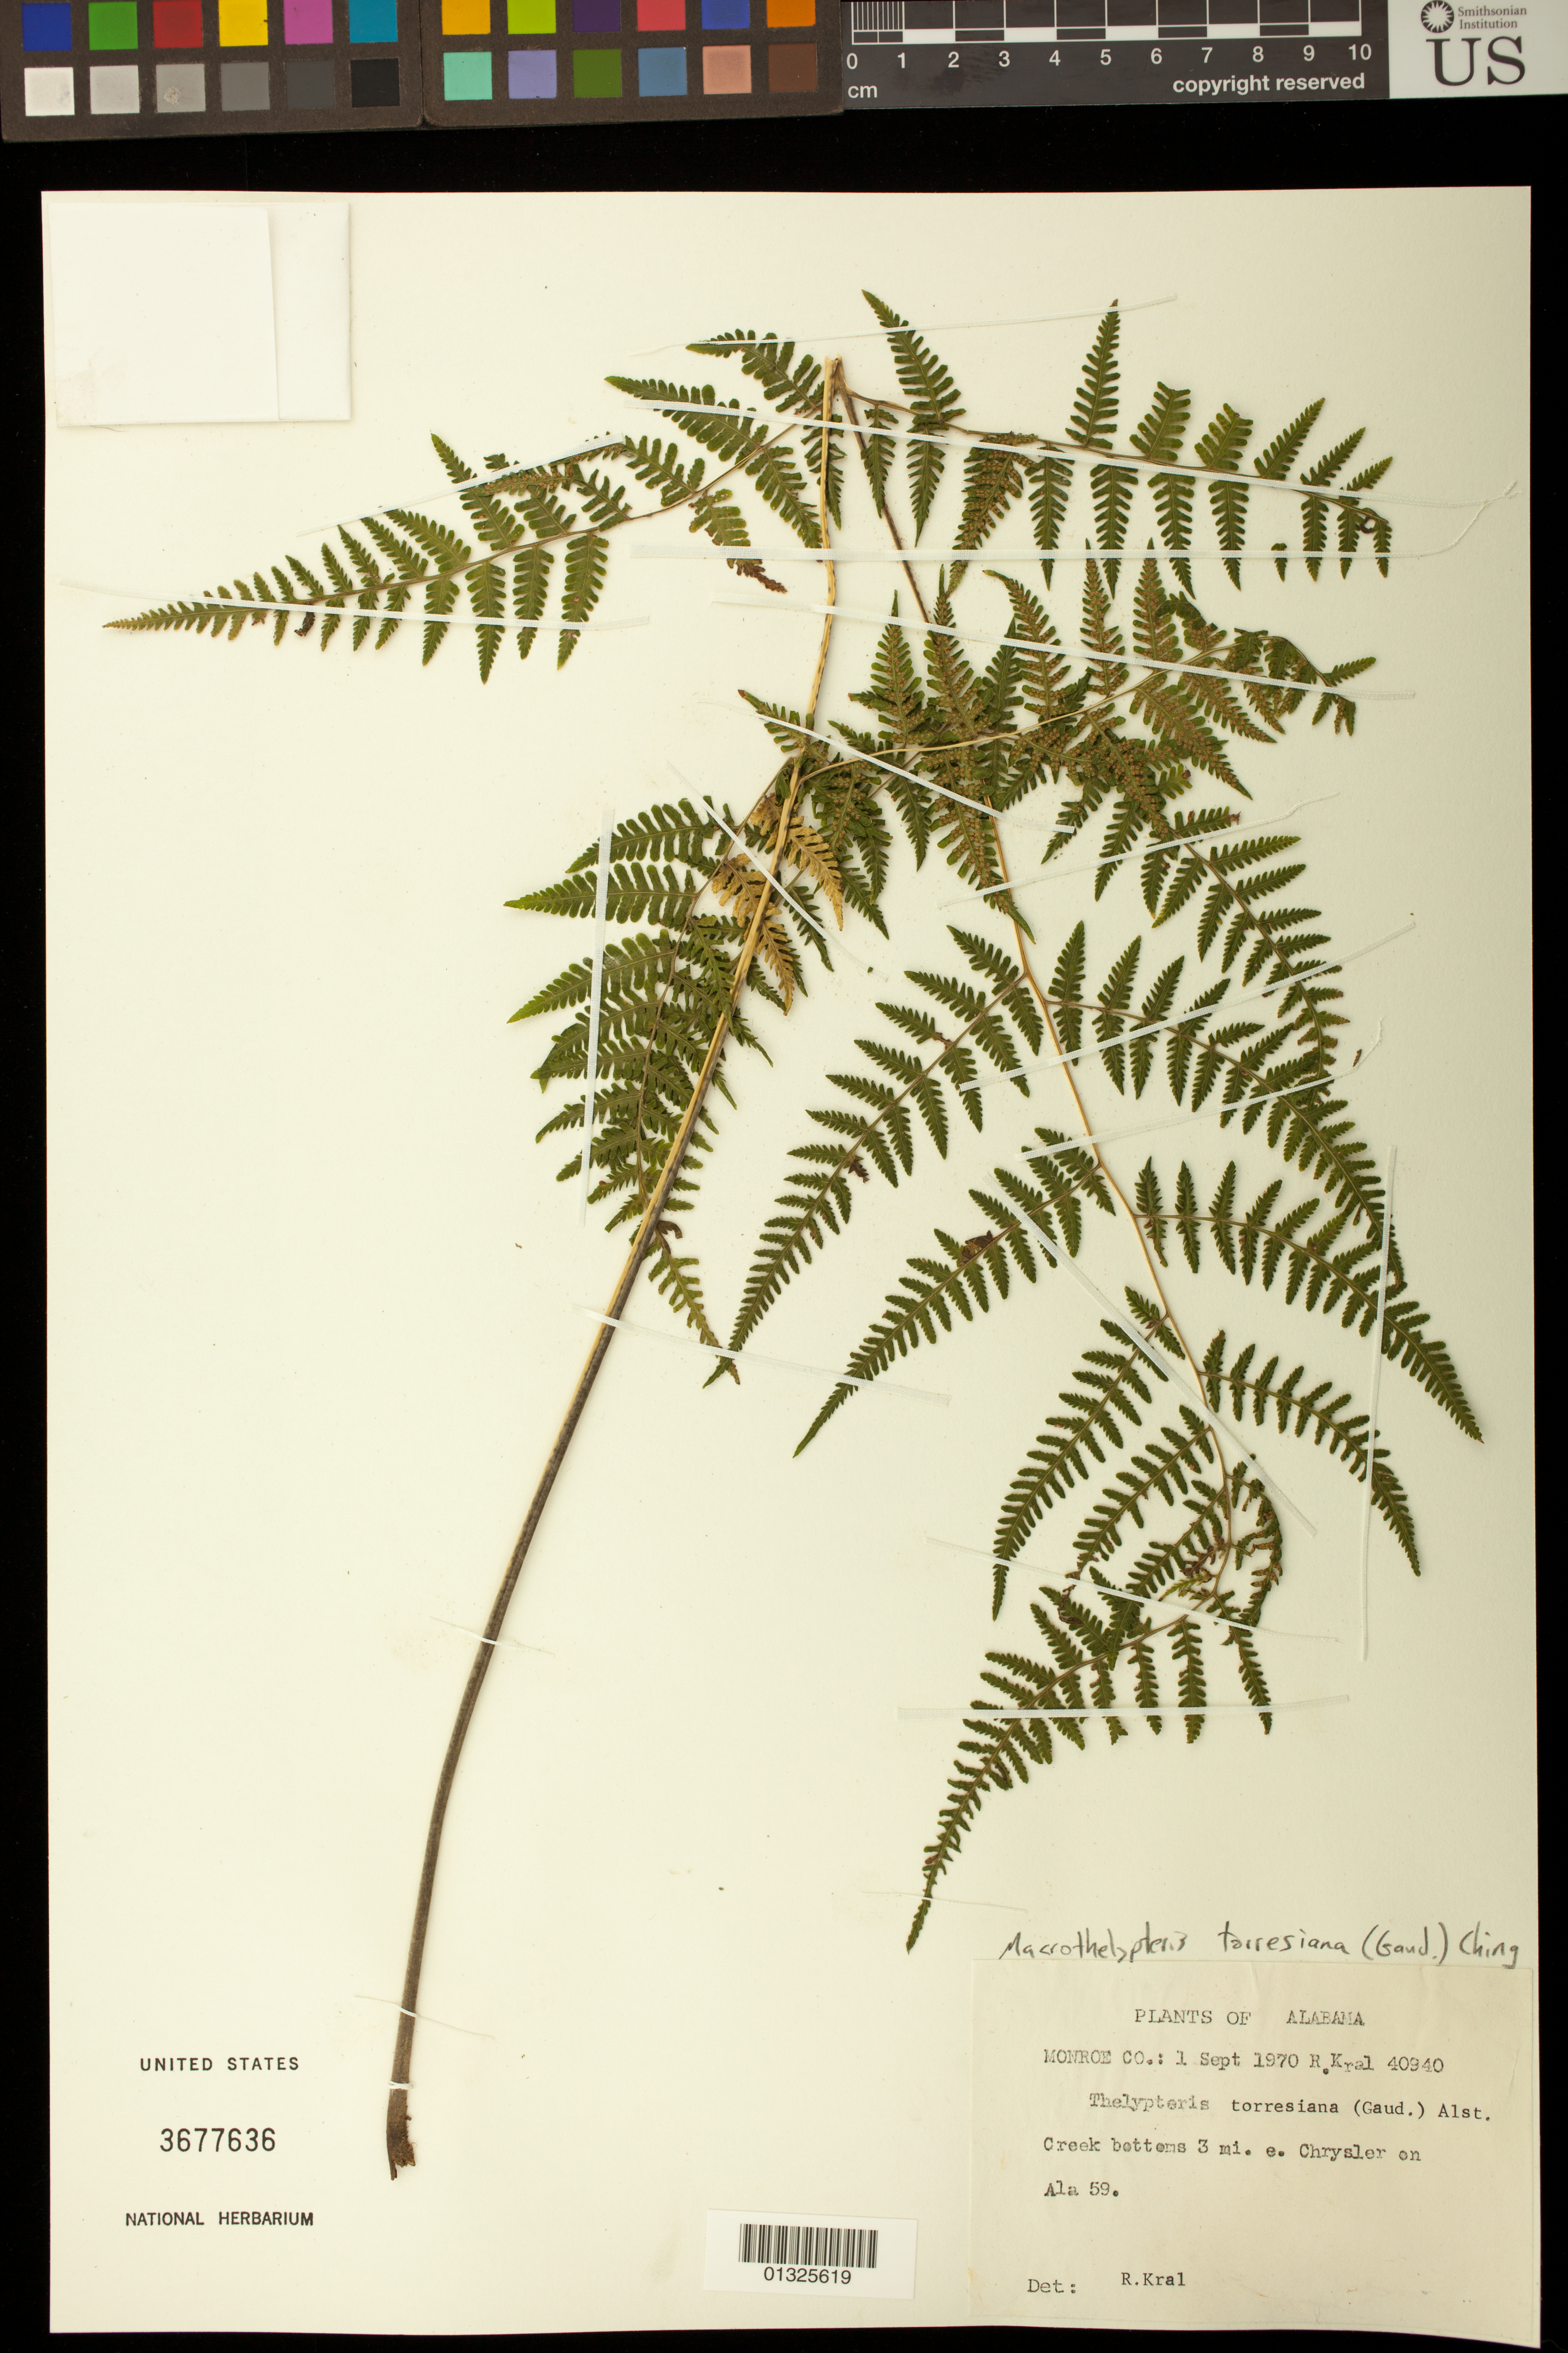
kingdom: Plantae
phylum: Tracheophyta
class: Polypodiopsida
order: Polypodiales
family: Thelypteridaceae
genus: Macrothelypteris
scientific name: Macrothelypteris torresiana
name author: (Gaudich.) Ching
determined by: Kral, Robert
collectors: R. Kral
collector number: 40940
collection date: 1970-09-01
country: United States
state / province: Alabama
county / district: Monroe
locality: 3 mi. e. Chrysler on Ala 59.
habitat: Creek bottoms.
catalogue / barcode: US 3677636